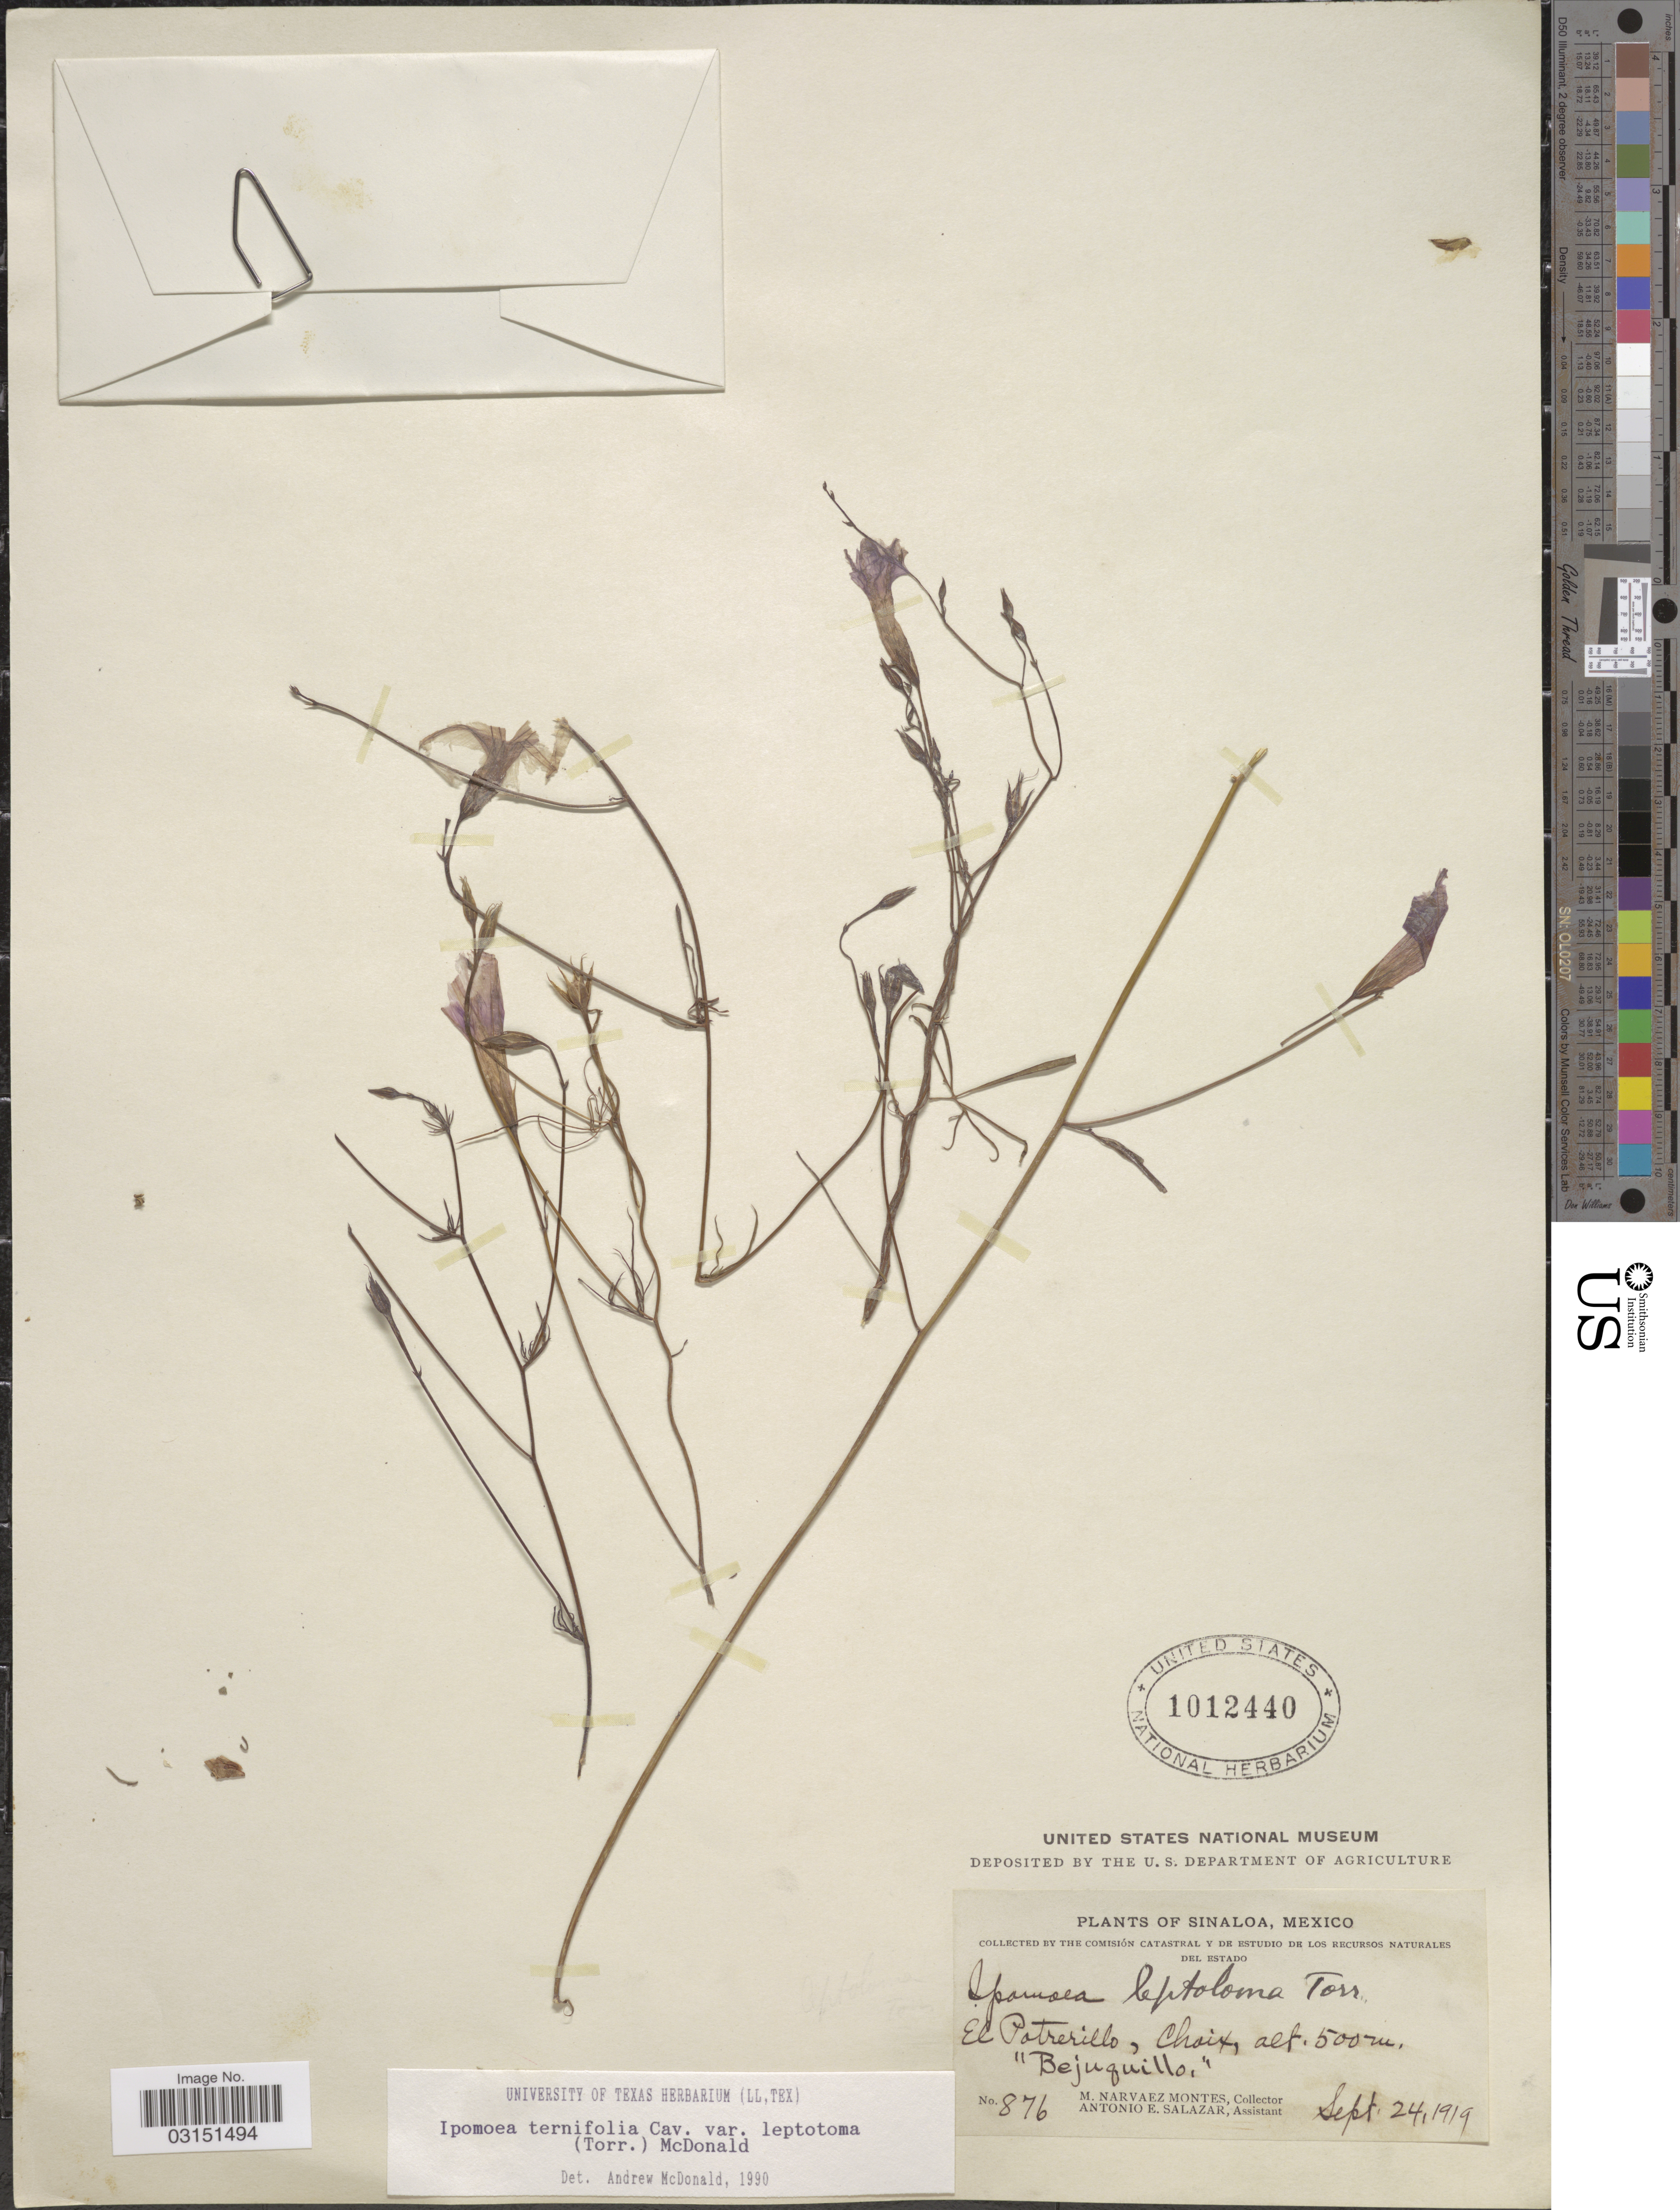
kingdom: Plantae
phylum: Tracheophyta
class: Magnoliopsida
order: Solanales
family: Convolvulaceae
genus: Ipomoea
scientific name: Ipomoea ternifolia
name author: Cav.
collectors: M. Narvaez-Montes & A. E. Salazar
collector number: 876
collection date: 1919-09-24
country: Mexico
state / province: Sinaloa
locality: El Potrerillo, Choix.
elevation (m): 500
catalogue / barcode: US 1012440